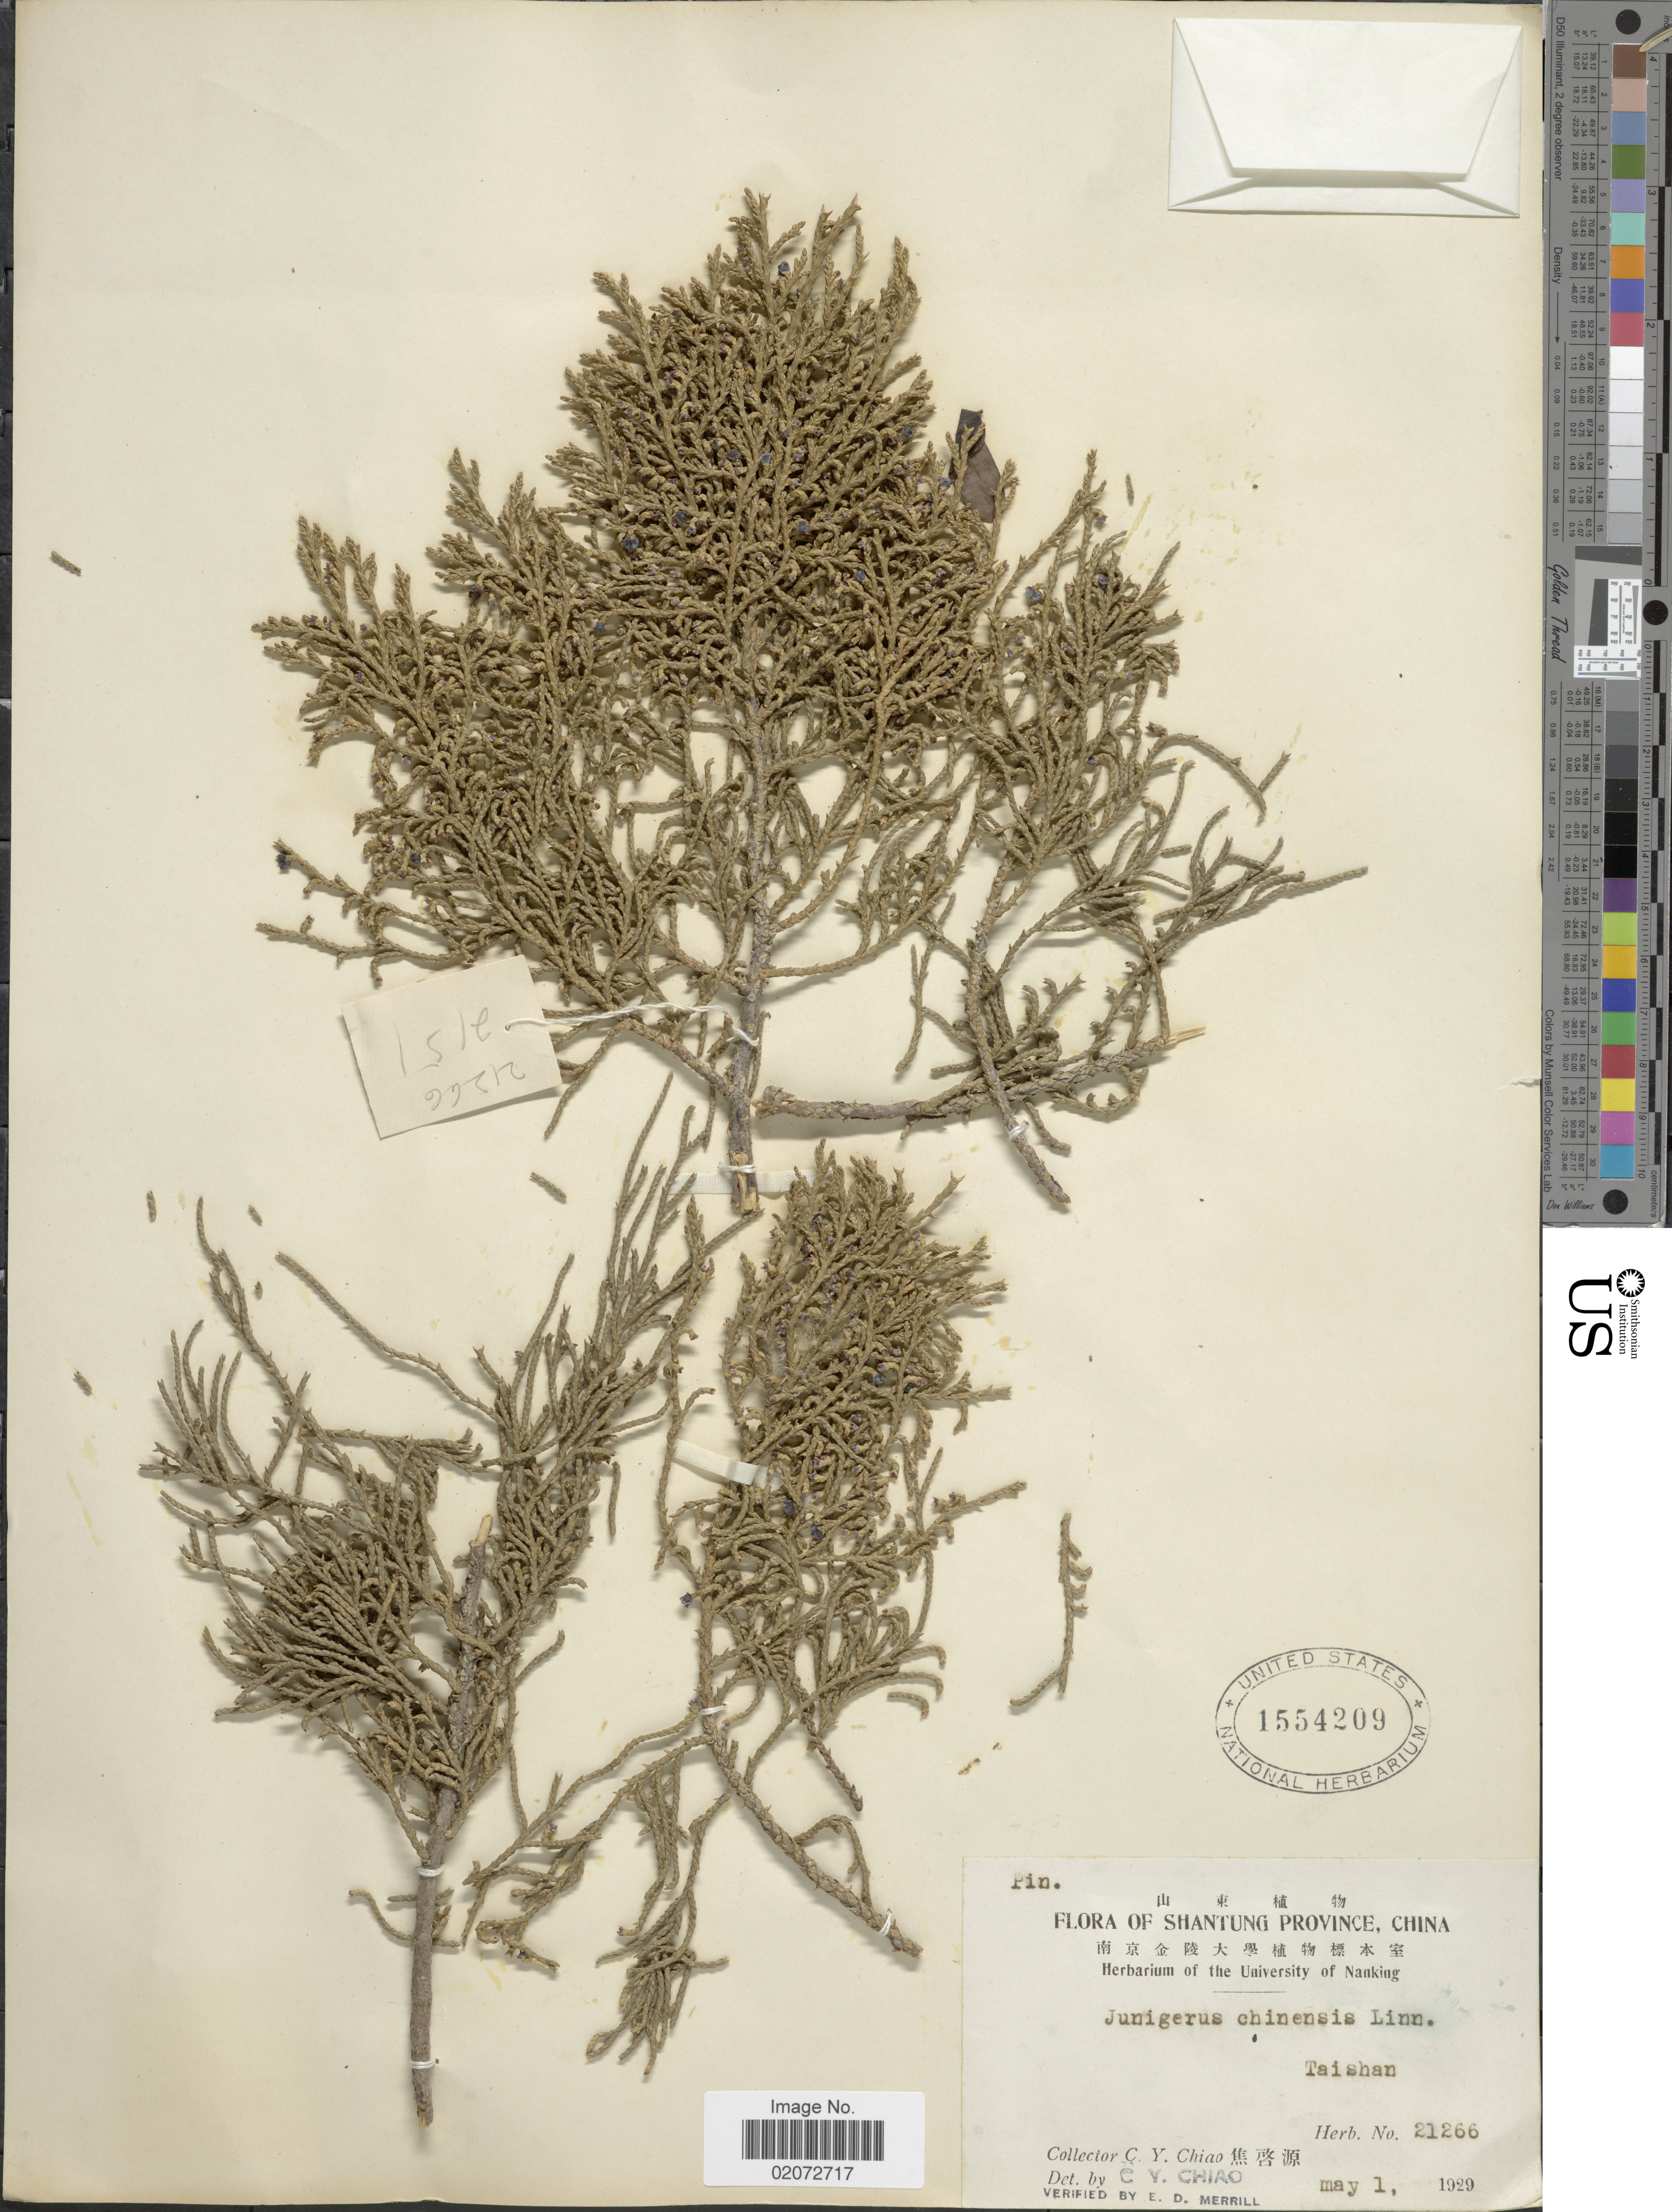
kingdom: Plantae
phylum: Tracheophyta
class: Pinopsida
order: Pinales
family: Cupressaceae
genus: Juniperus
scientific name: Juniperus chinensis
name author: L.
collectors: C. Chiao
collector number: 21266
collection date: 1929-05-01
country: China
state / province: Shandong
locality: Shantung Province, Taishan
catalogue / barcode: US 1554209